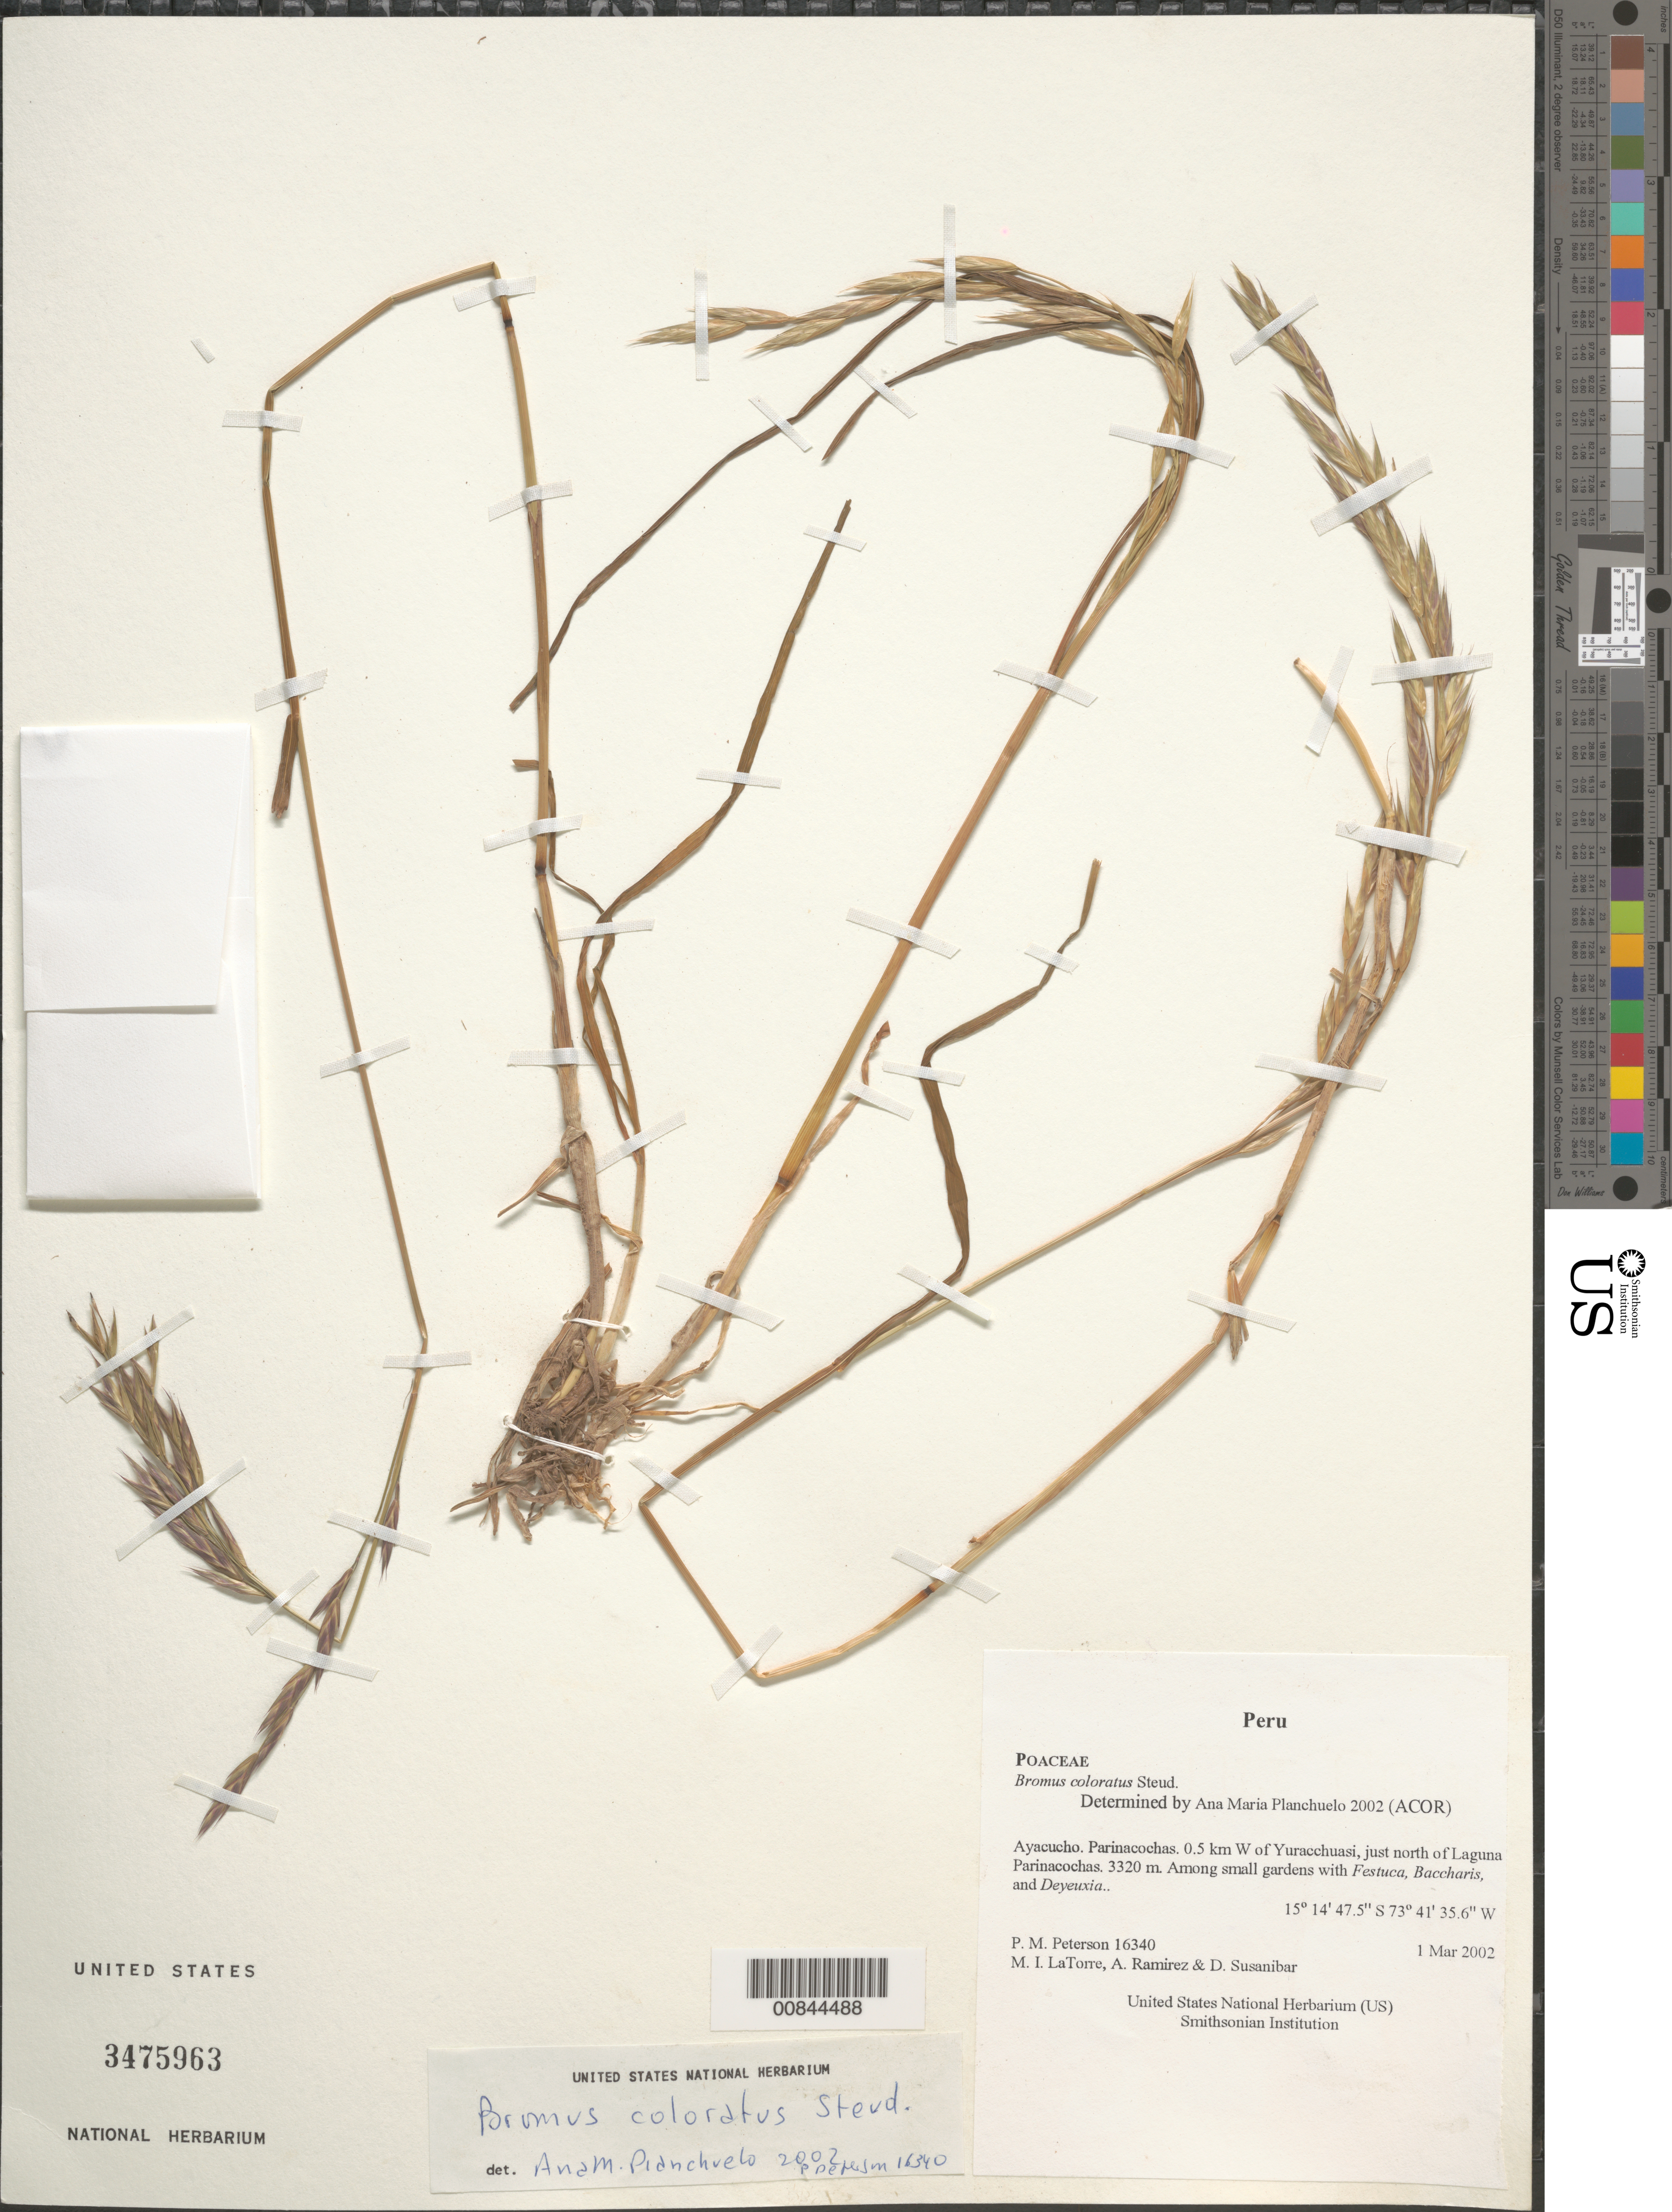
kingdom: Plantae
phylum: Tracheophyta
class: Liliopsida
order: Poales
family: Poaceae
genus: Bromus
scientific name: Bromus coloratus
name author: Steud.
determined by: Planchuelo, A. M.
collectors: P. M. Peterson, M. I. La Torre, A. Ramírez & D. Susanibar Cruz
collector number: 16340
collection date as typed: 01 Mar 2002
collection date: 2002-03-01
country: Peru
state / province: Ayacucho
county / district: Parinacochas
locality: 0.5 km W of Yuracchuasi, just north of Laguna Parinacochas.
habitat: Among small gardens with ~Festuca, Baccharis, and Deyeuxia~.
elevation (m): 3320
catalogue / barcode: US 3475963